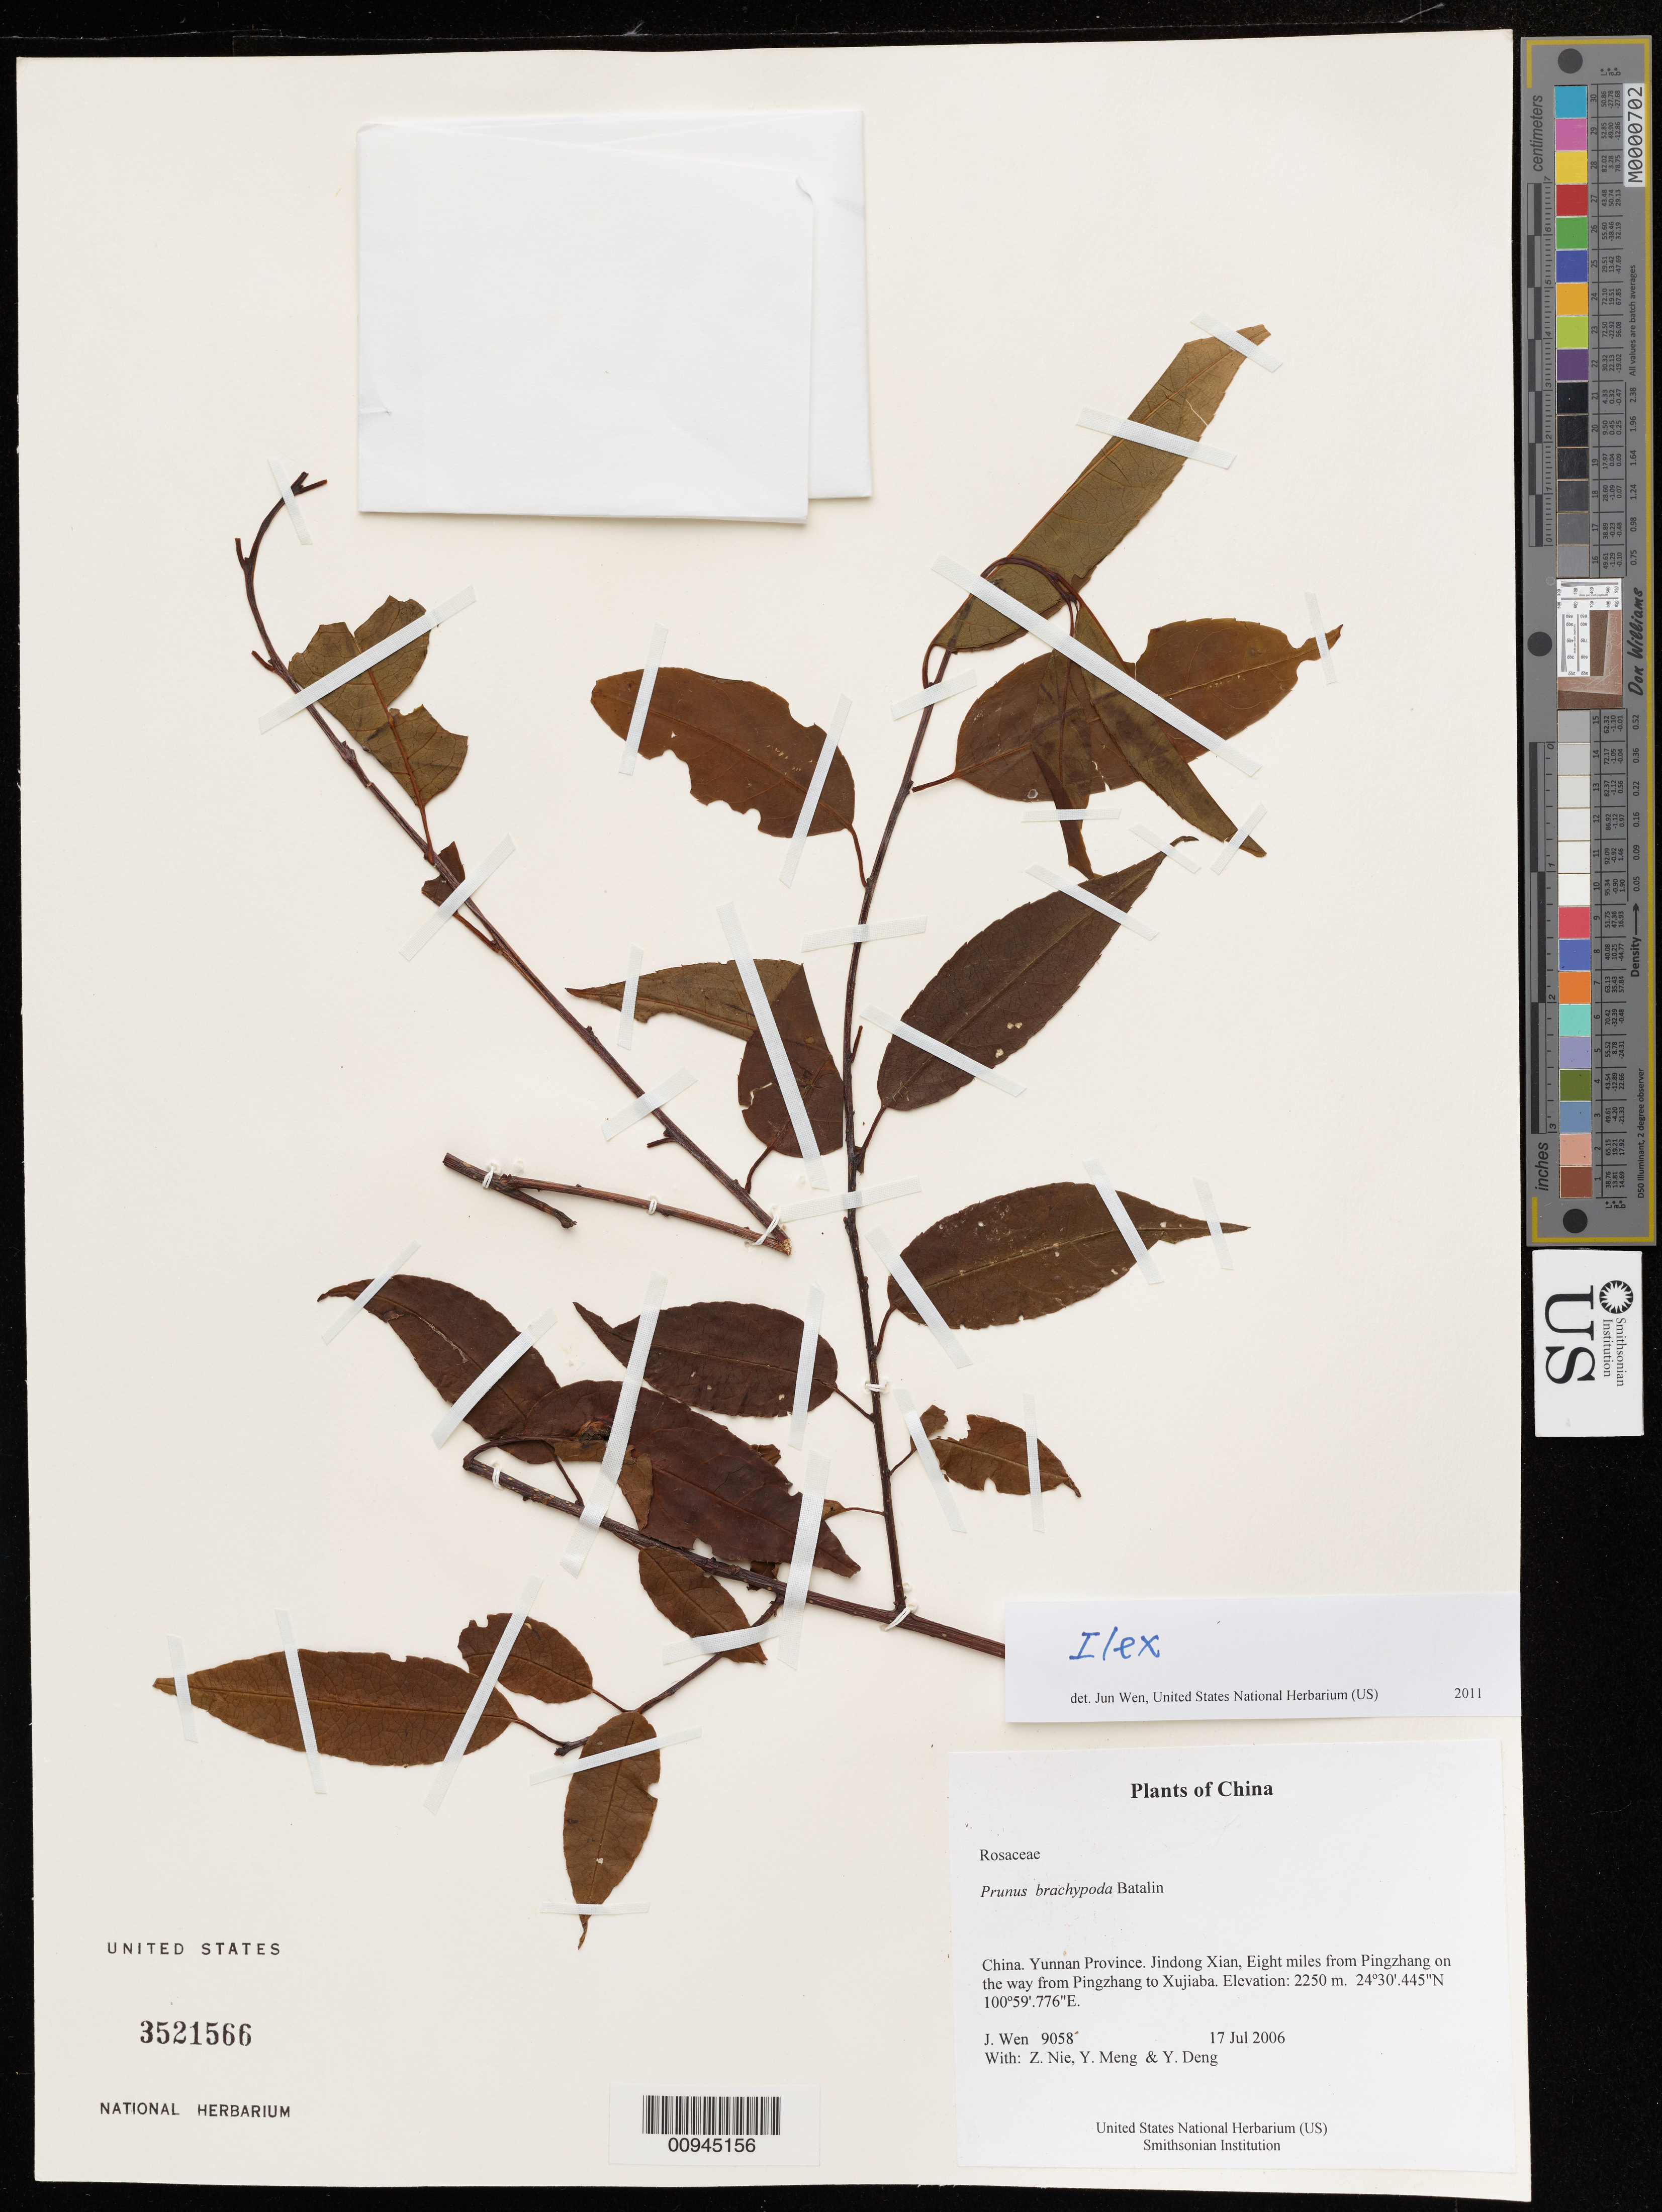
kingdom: Plantae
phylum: Tracheophyta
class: Magnoliopsida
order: Aquifoliales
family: Aquifoliaceae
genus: Ilex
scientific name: Ilex sp. a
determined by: Wen, Jun, (BOT), Smithsonian Institution - National Museum of Natural History (UNITED STATES)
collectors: J. Wen, Z. Nie, Y. Meng & Y. Deng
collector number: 9058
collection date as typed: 17 Jul 2006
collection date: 2006-07-17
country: China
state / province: Yunnan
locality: Jindong Xian, 8 mi from Pingzhang on the way from Pingzhang to Xujiaba.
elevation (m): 2250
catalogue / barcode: US 3521566